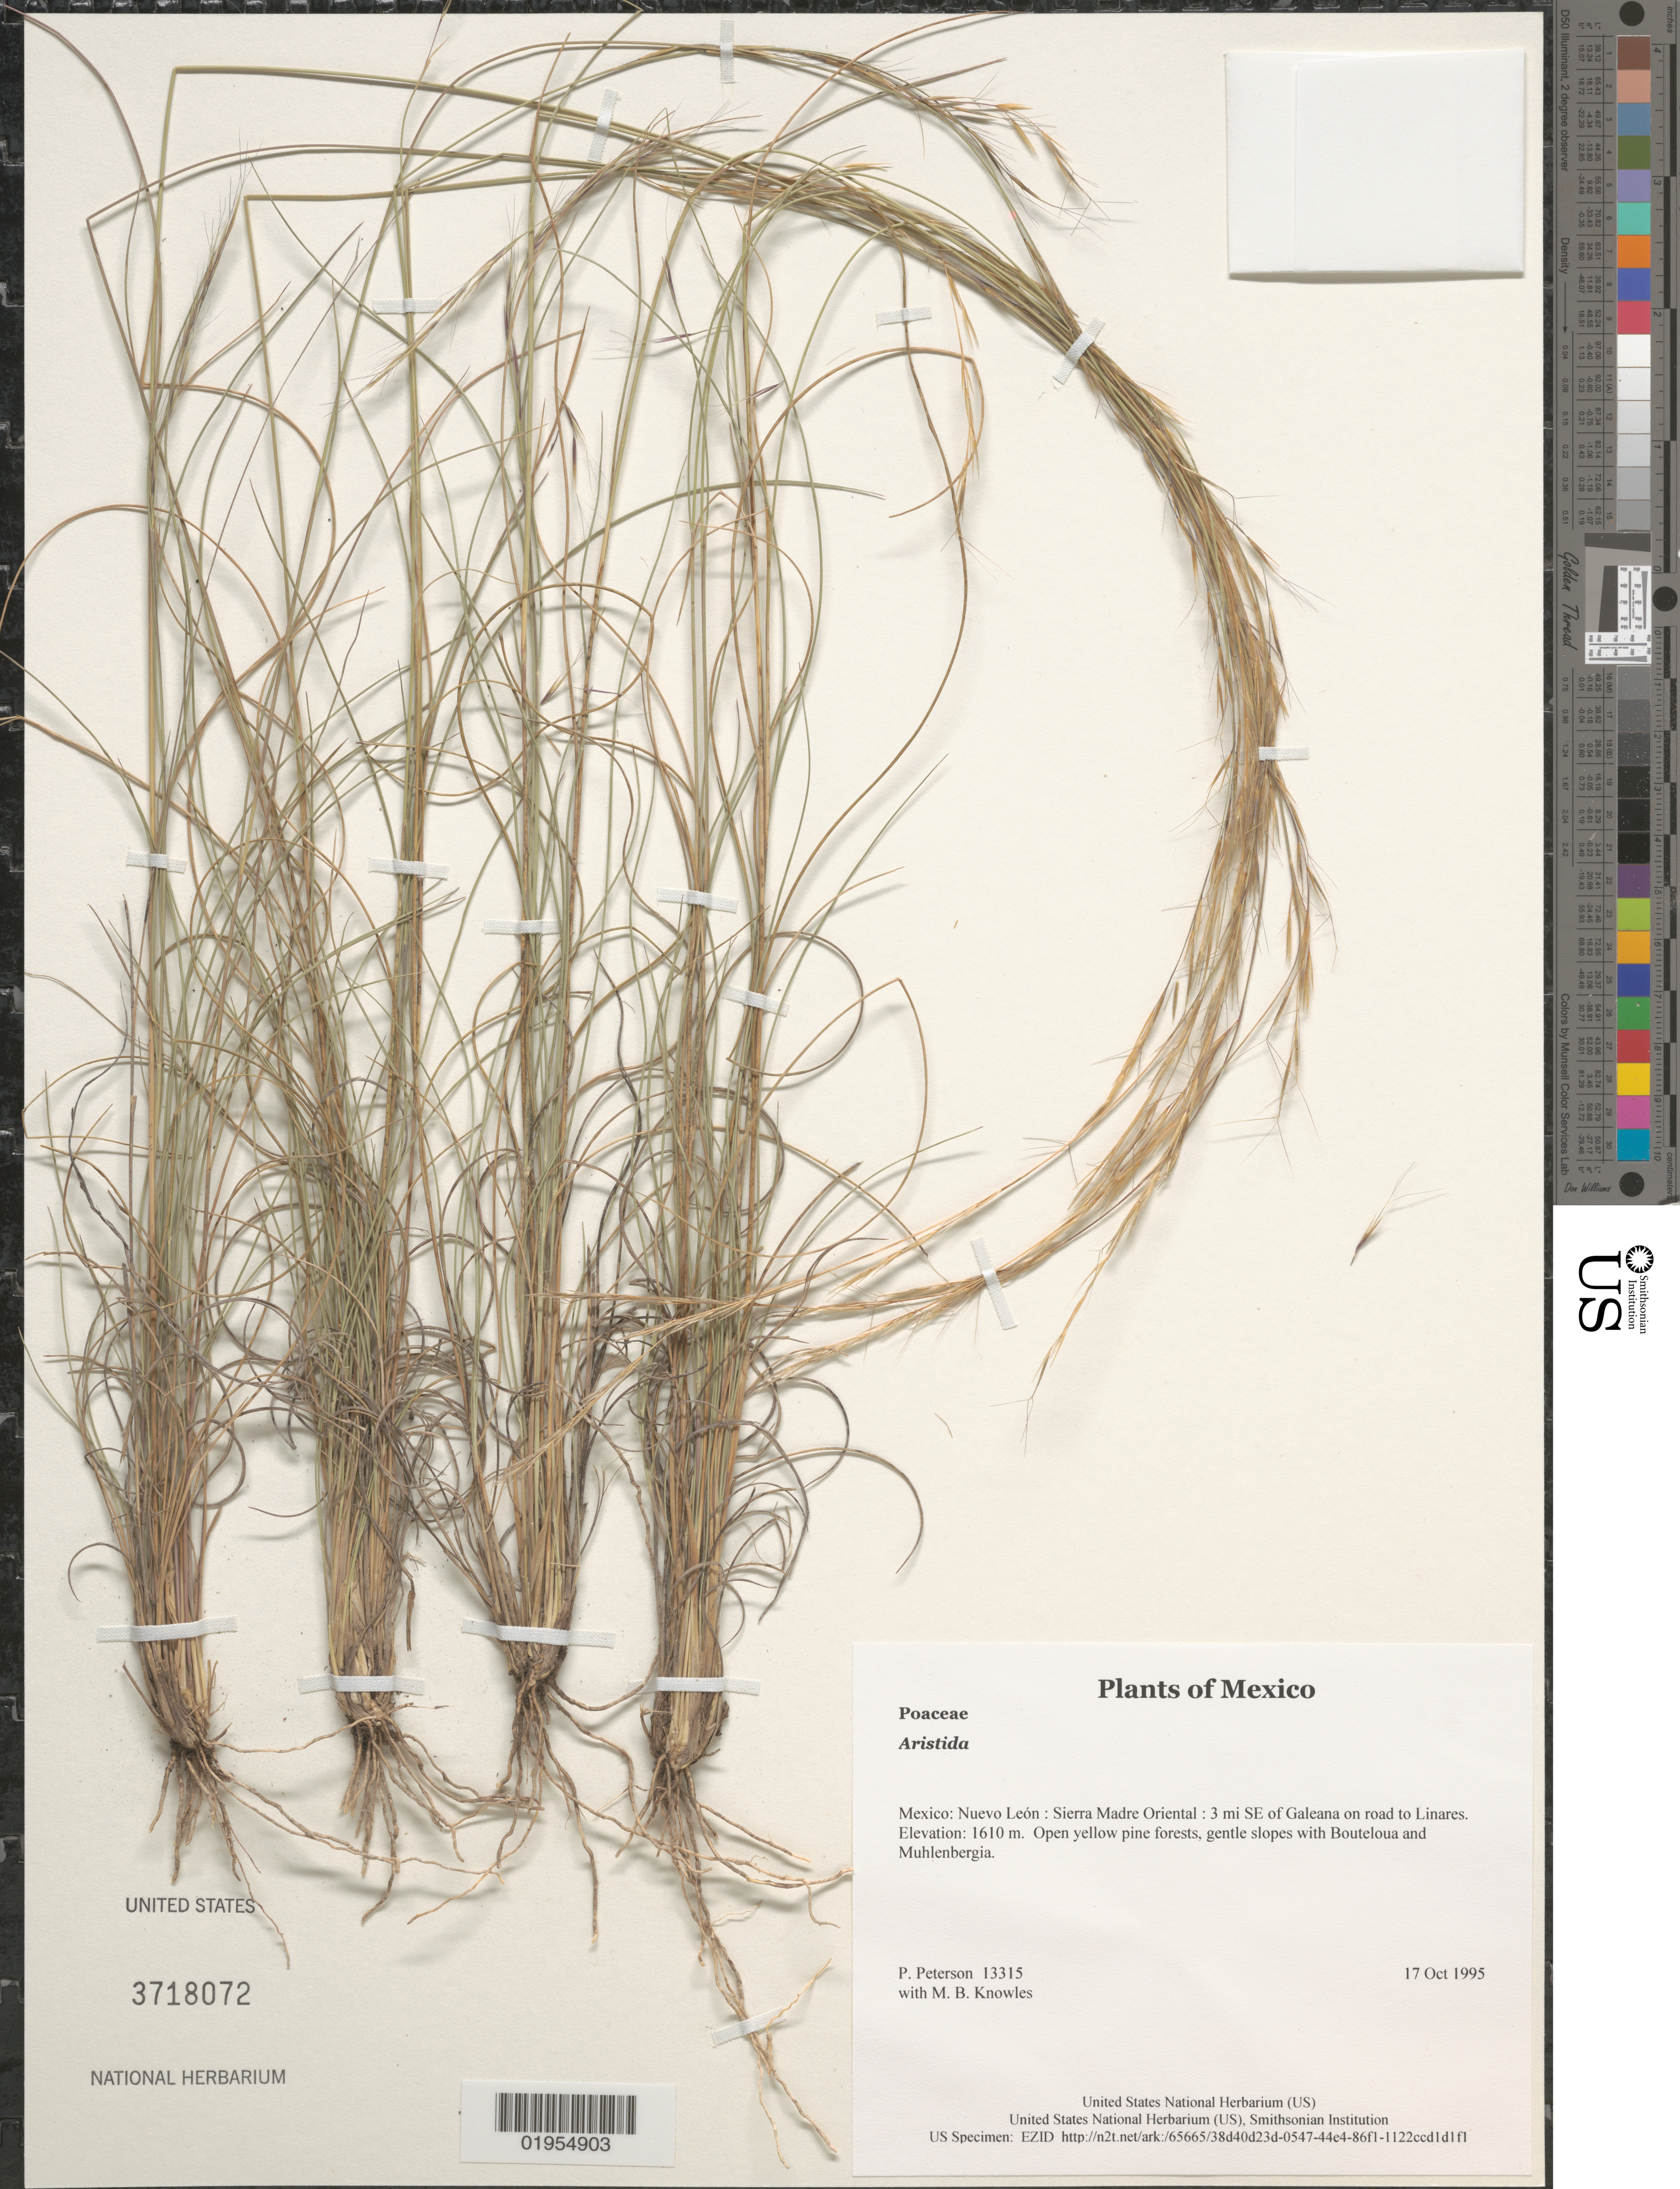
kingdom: Plantae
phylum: Tracheophyta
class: Liliopsida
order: Poales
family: Poaceae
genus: Aristida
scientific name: Aristida sp.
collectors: P. M. Peterson & M. B. Knowles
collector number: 13315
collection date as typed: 17 Oct 1995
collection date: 1995-10-17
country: Mexico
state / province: Nuevo León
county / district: Sierra Madre Oriental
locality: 3 mi SE of Galeana on road to Linares.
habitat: Open yellow pine forests, gentle slopes with Bouteloua and Muhlenbergia.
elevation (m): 1610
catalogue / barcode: US 3718072